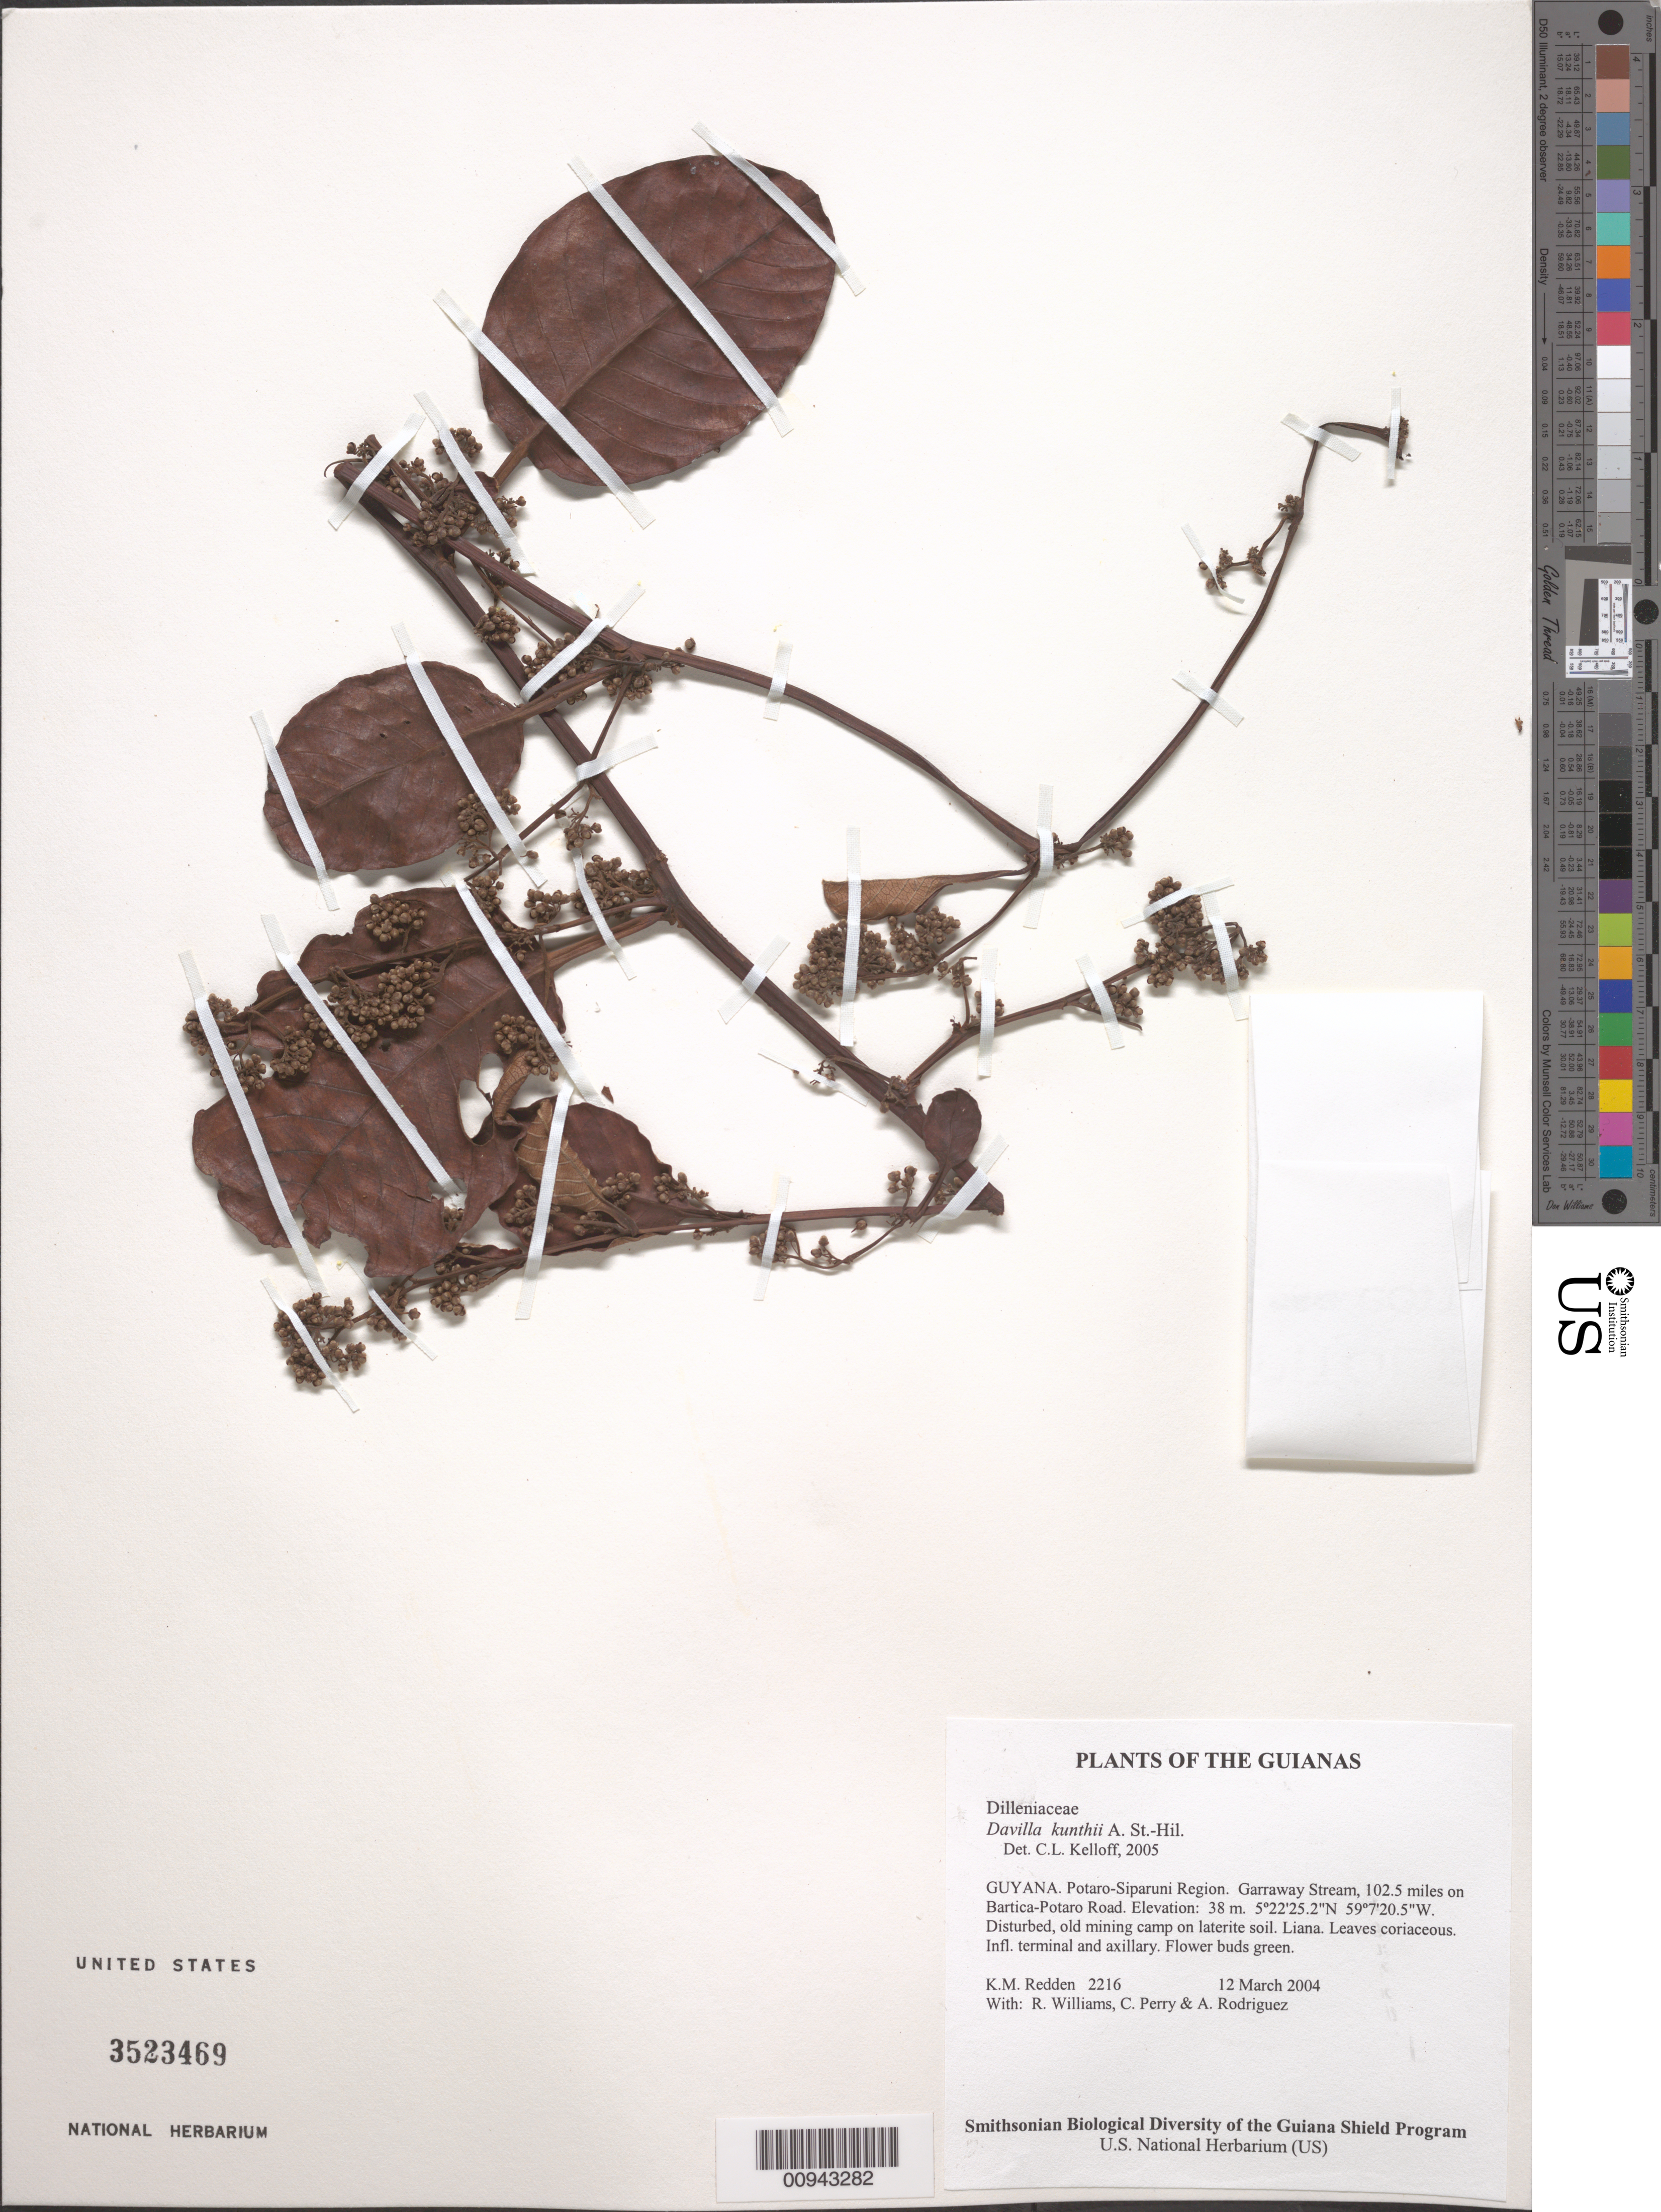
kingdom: Plantae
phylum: Tracheophyta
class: Magnoliopsida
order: Dilleniales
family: Dilleniaceae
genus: Davilla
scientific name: Davilla kunthii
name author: A. St.-Hil.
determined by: Kelloff, Carol L., (US), Smithsonian Institution - National Museum of Natural History (UNITED STATES)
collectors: K. M. Redden, R. Williams, C. Perry & A. Rodriguez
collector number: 2216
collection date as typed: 12 March 2004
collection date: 2004-03-12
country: Guyana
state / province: Potaro-Siparuni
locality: Garraway Stream, 102.5 miles on Bartica-Potaro Road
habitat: Disturbed, old mining camp on laterite soil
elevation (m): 38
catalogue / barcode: US 3523469